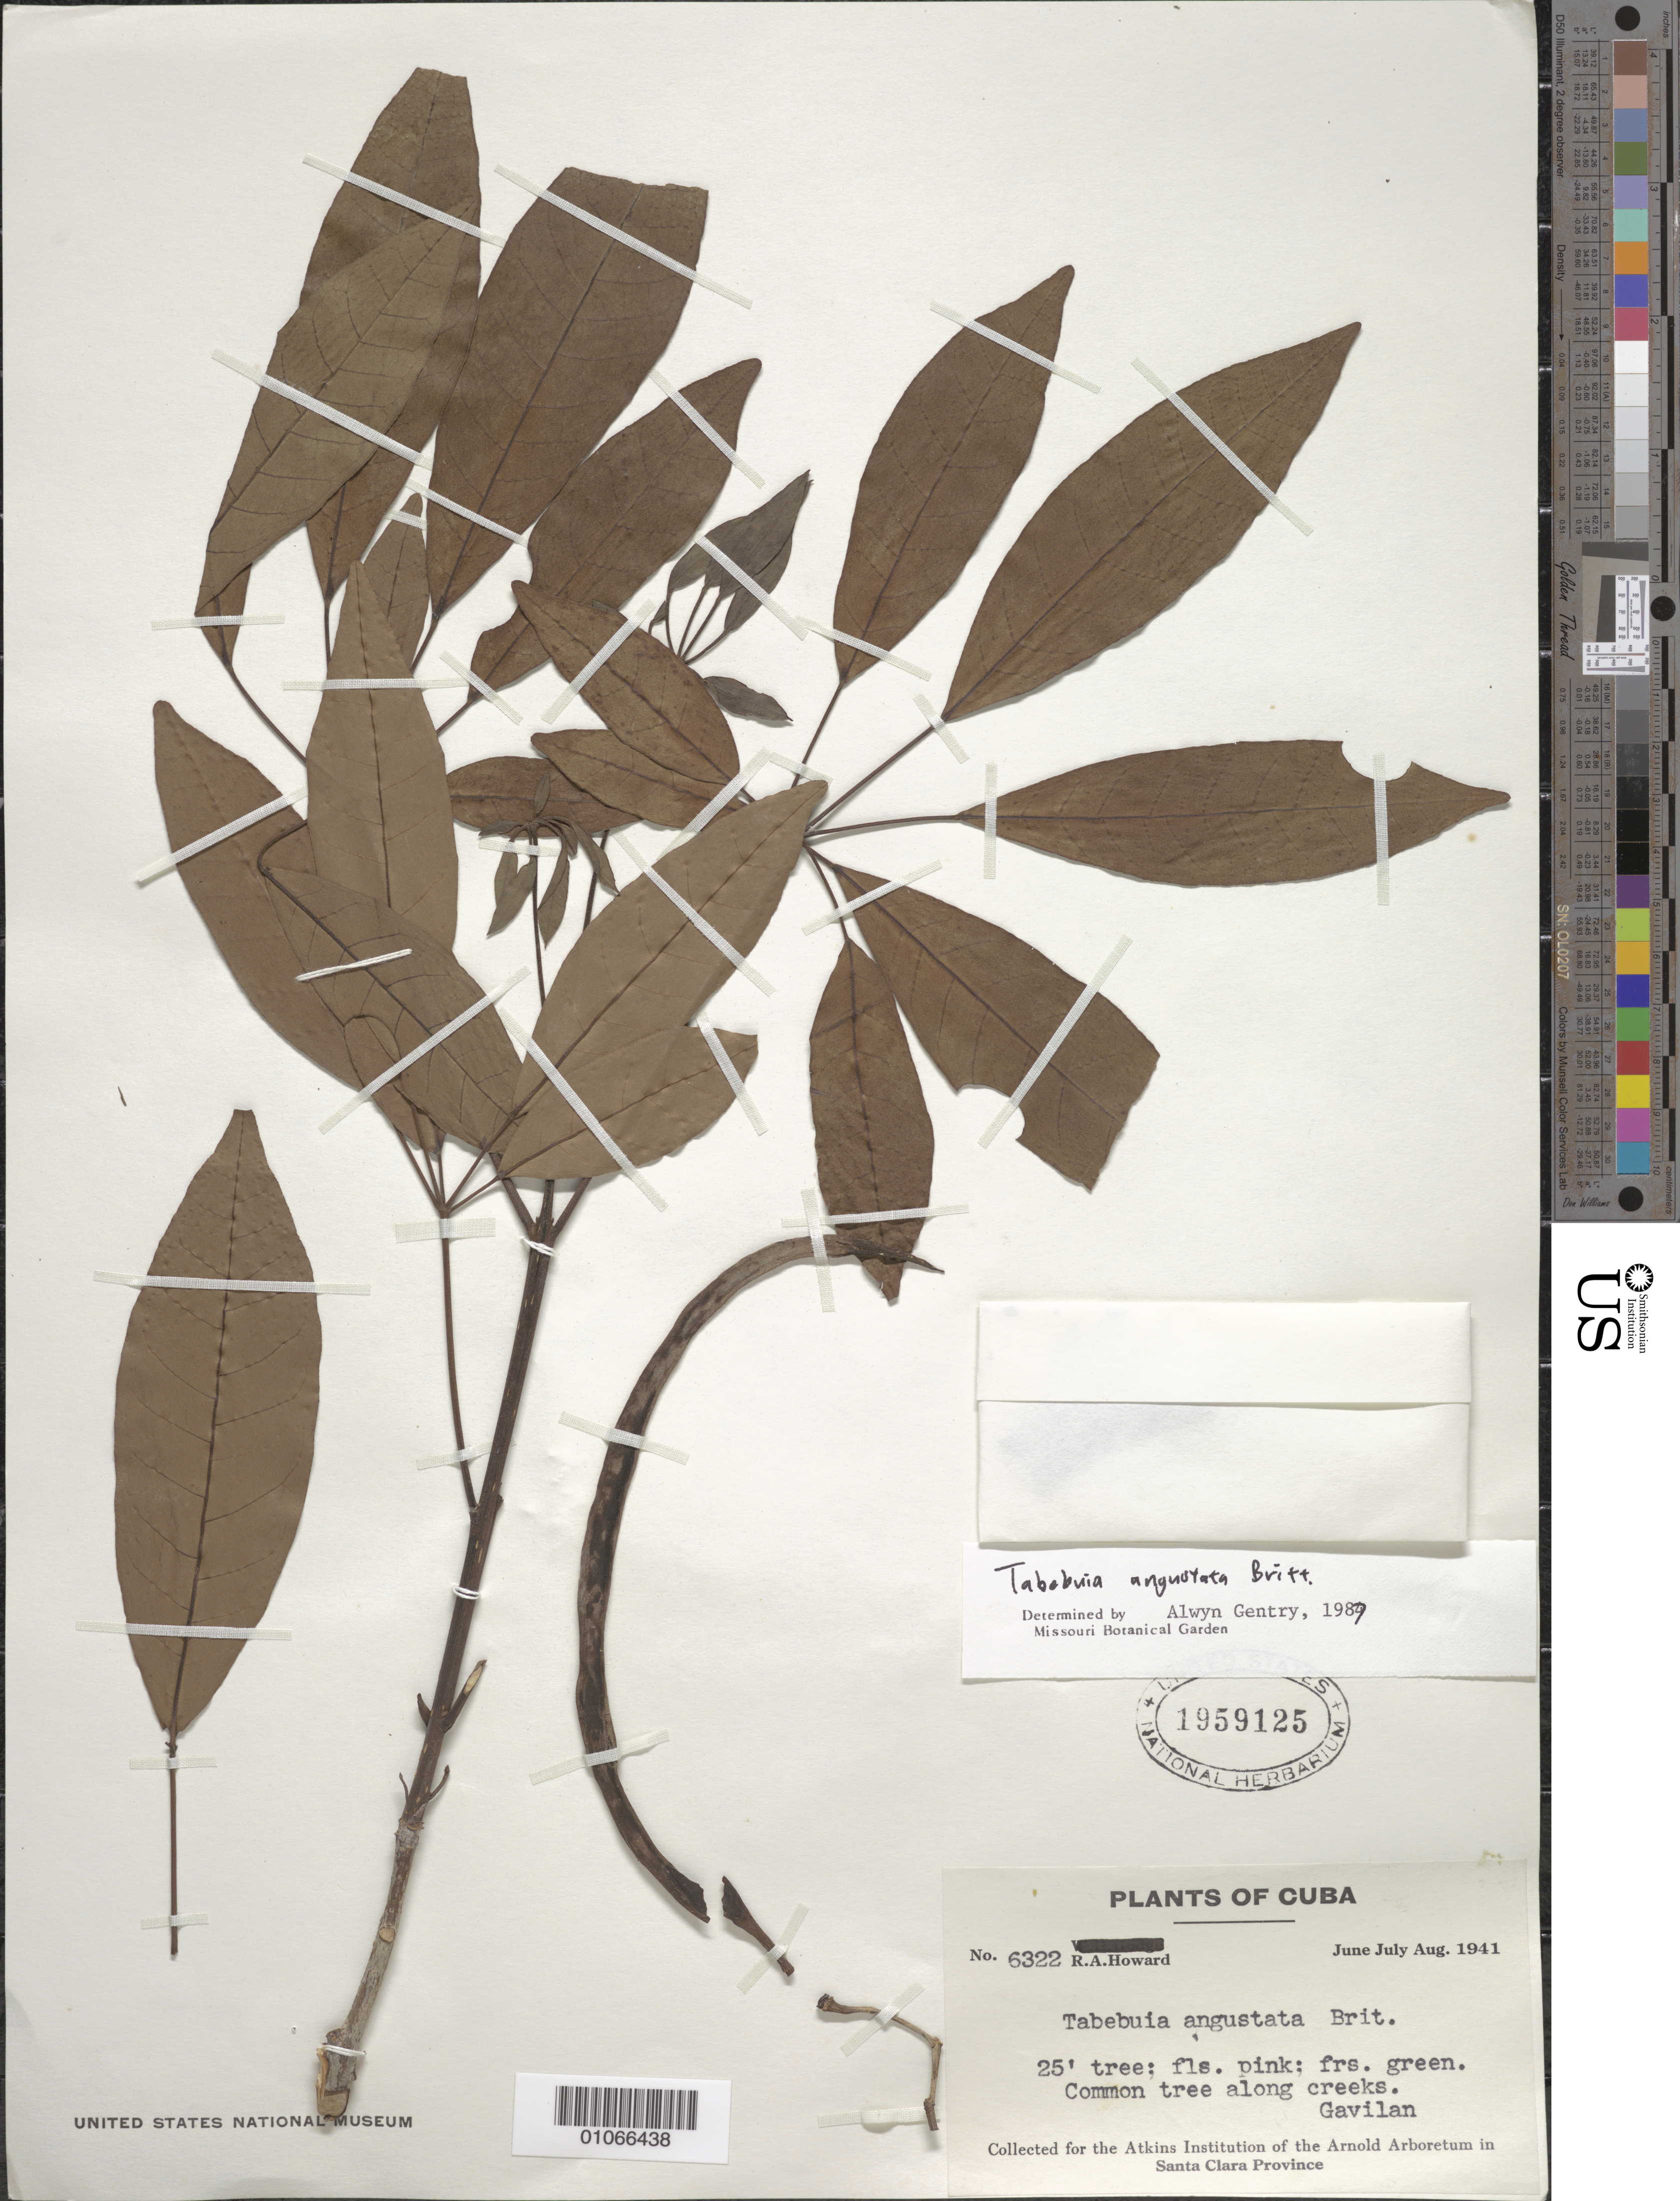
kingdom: Plantae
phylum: Tracheophyta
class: Magnoliopsida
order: Lamiales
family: Bignoniaceae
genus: Tabebuia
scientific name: Tabebuia angustata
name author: Britton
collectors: R. A. Howard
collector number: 6322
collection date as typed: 01 Jun 1941 to 31 Aug 1941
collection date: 1941-06-01/1941-08-31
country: Cuba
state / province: La Habana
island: Cuba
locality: Common tree along creeks Gavilan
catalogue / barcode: US 1959125